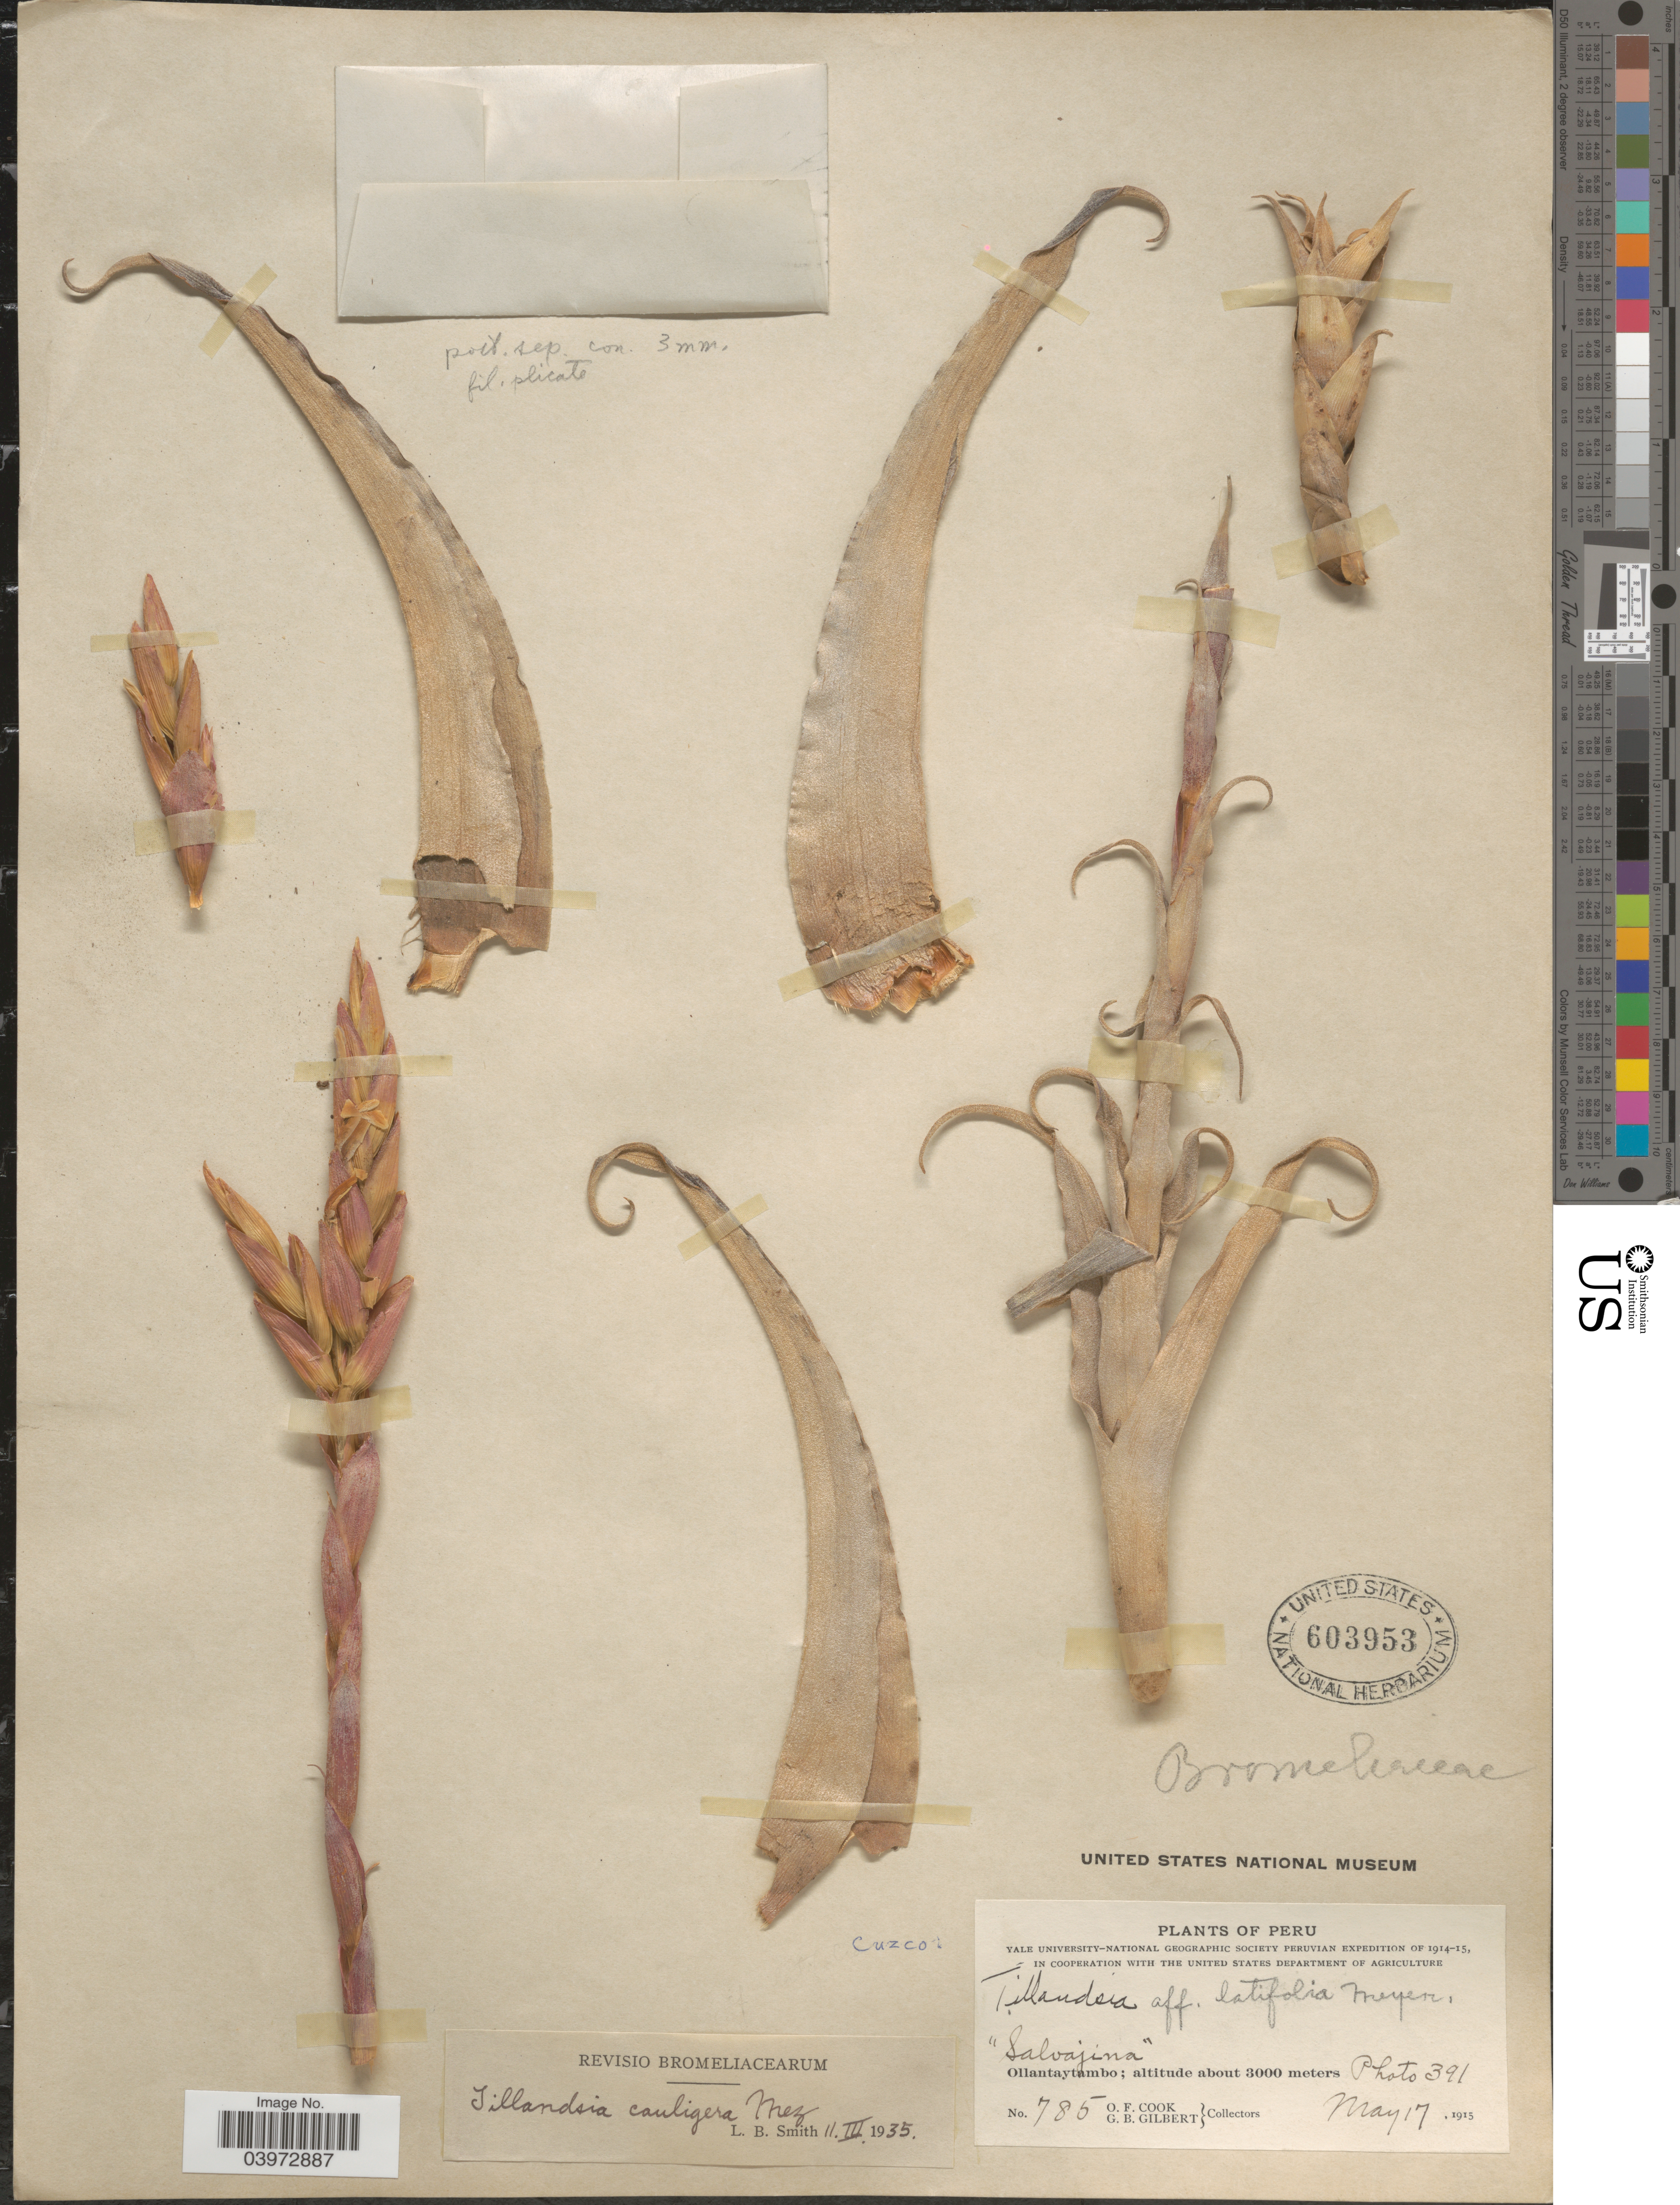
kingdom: Plantae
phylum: Tracheophyta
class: Liliopsida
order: Poales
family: Bromeliaceae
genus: Tillandsia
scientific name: Tillandsia cauligera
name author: Mez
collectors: O. F. Cook & G. B. Gilbert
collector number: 785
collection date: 1915-05-17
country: Peru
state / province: Cusco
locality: Cuzco. Yale University-National Geographic society Peruvian Expedition of 1914-15. Ollantaytambo.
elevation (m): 3000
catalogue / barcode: US 603953